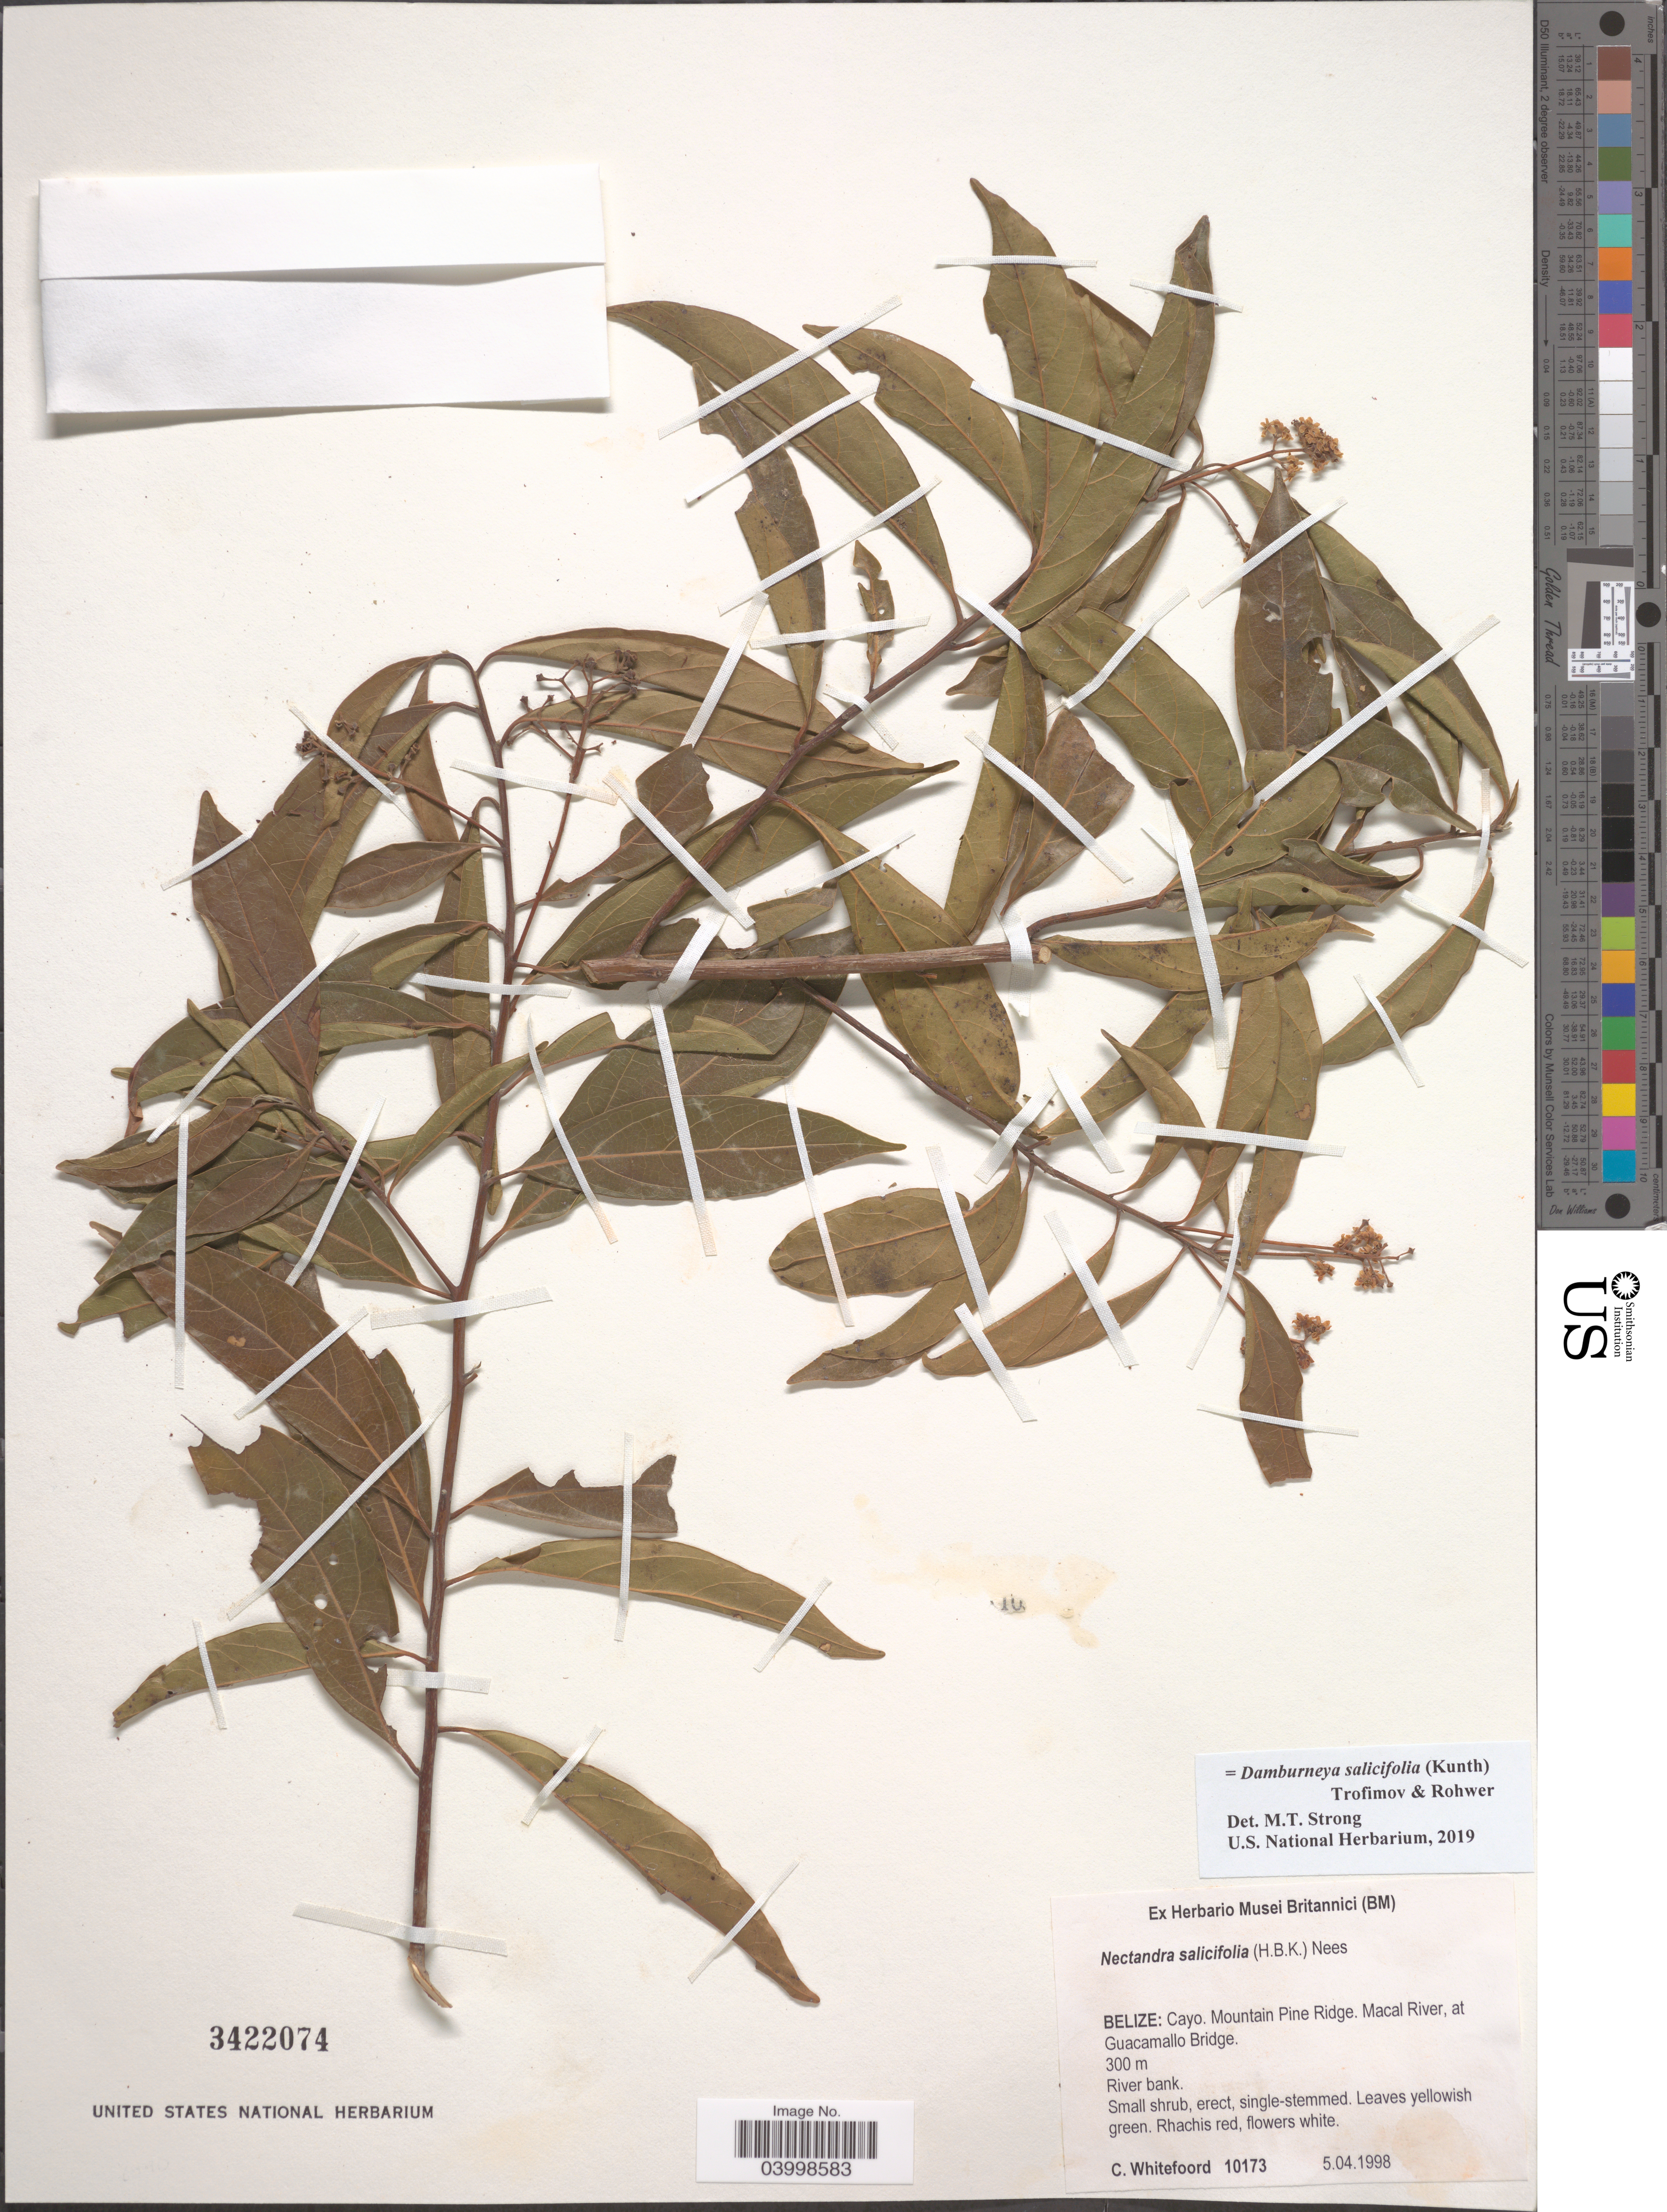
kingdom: Plantae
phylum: Tracheophyta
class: Magnoliopsida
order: Laurales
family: Lauraceae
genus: Damburneya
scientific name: Damburneya salicifolia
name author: (Kunth) Trofimov & Rohwer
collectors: C. Whitefoord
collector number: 10173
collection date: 1998-04-05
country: Belize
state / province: Cayo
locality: Mountain Pine Ridge. Macal River, at Guacamallo Bridge.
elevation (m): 300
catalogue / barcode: US 3422074